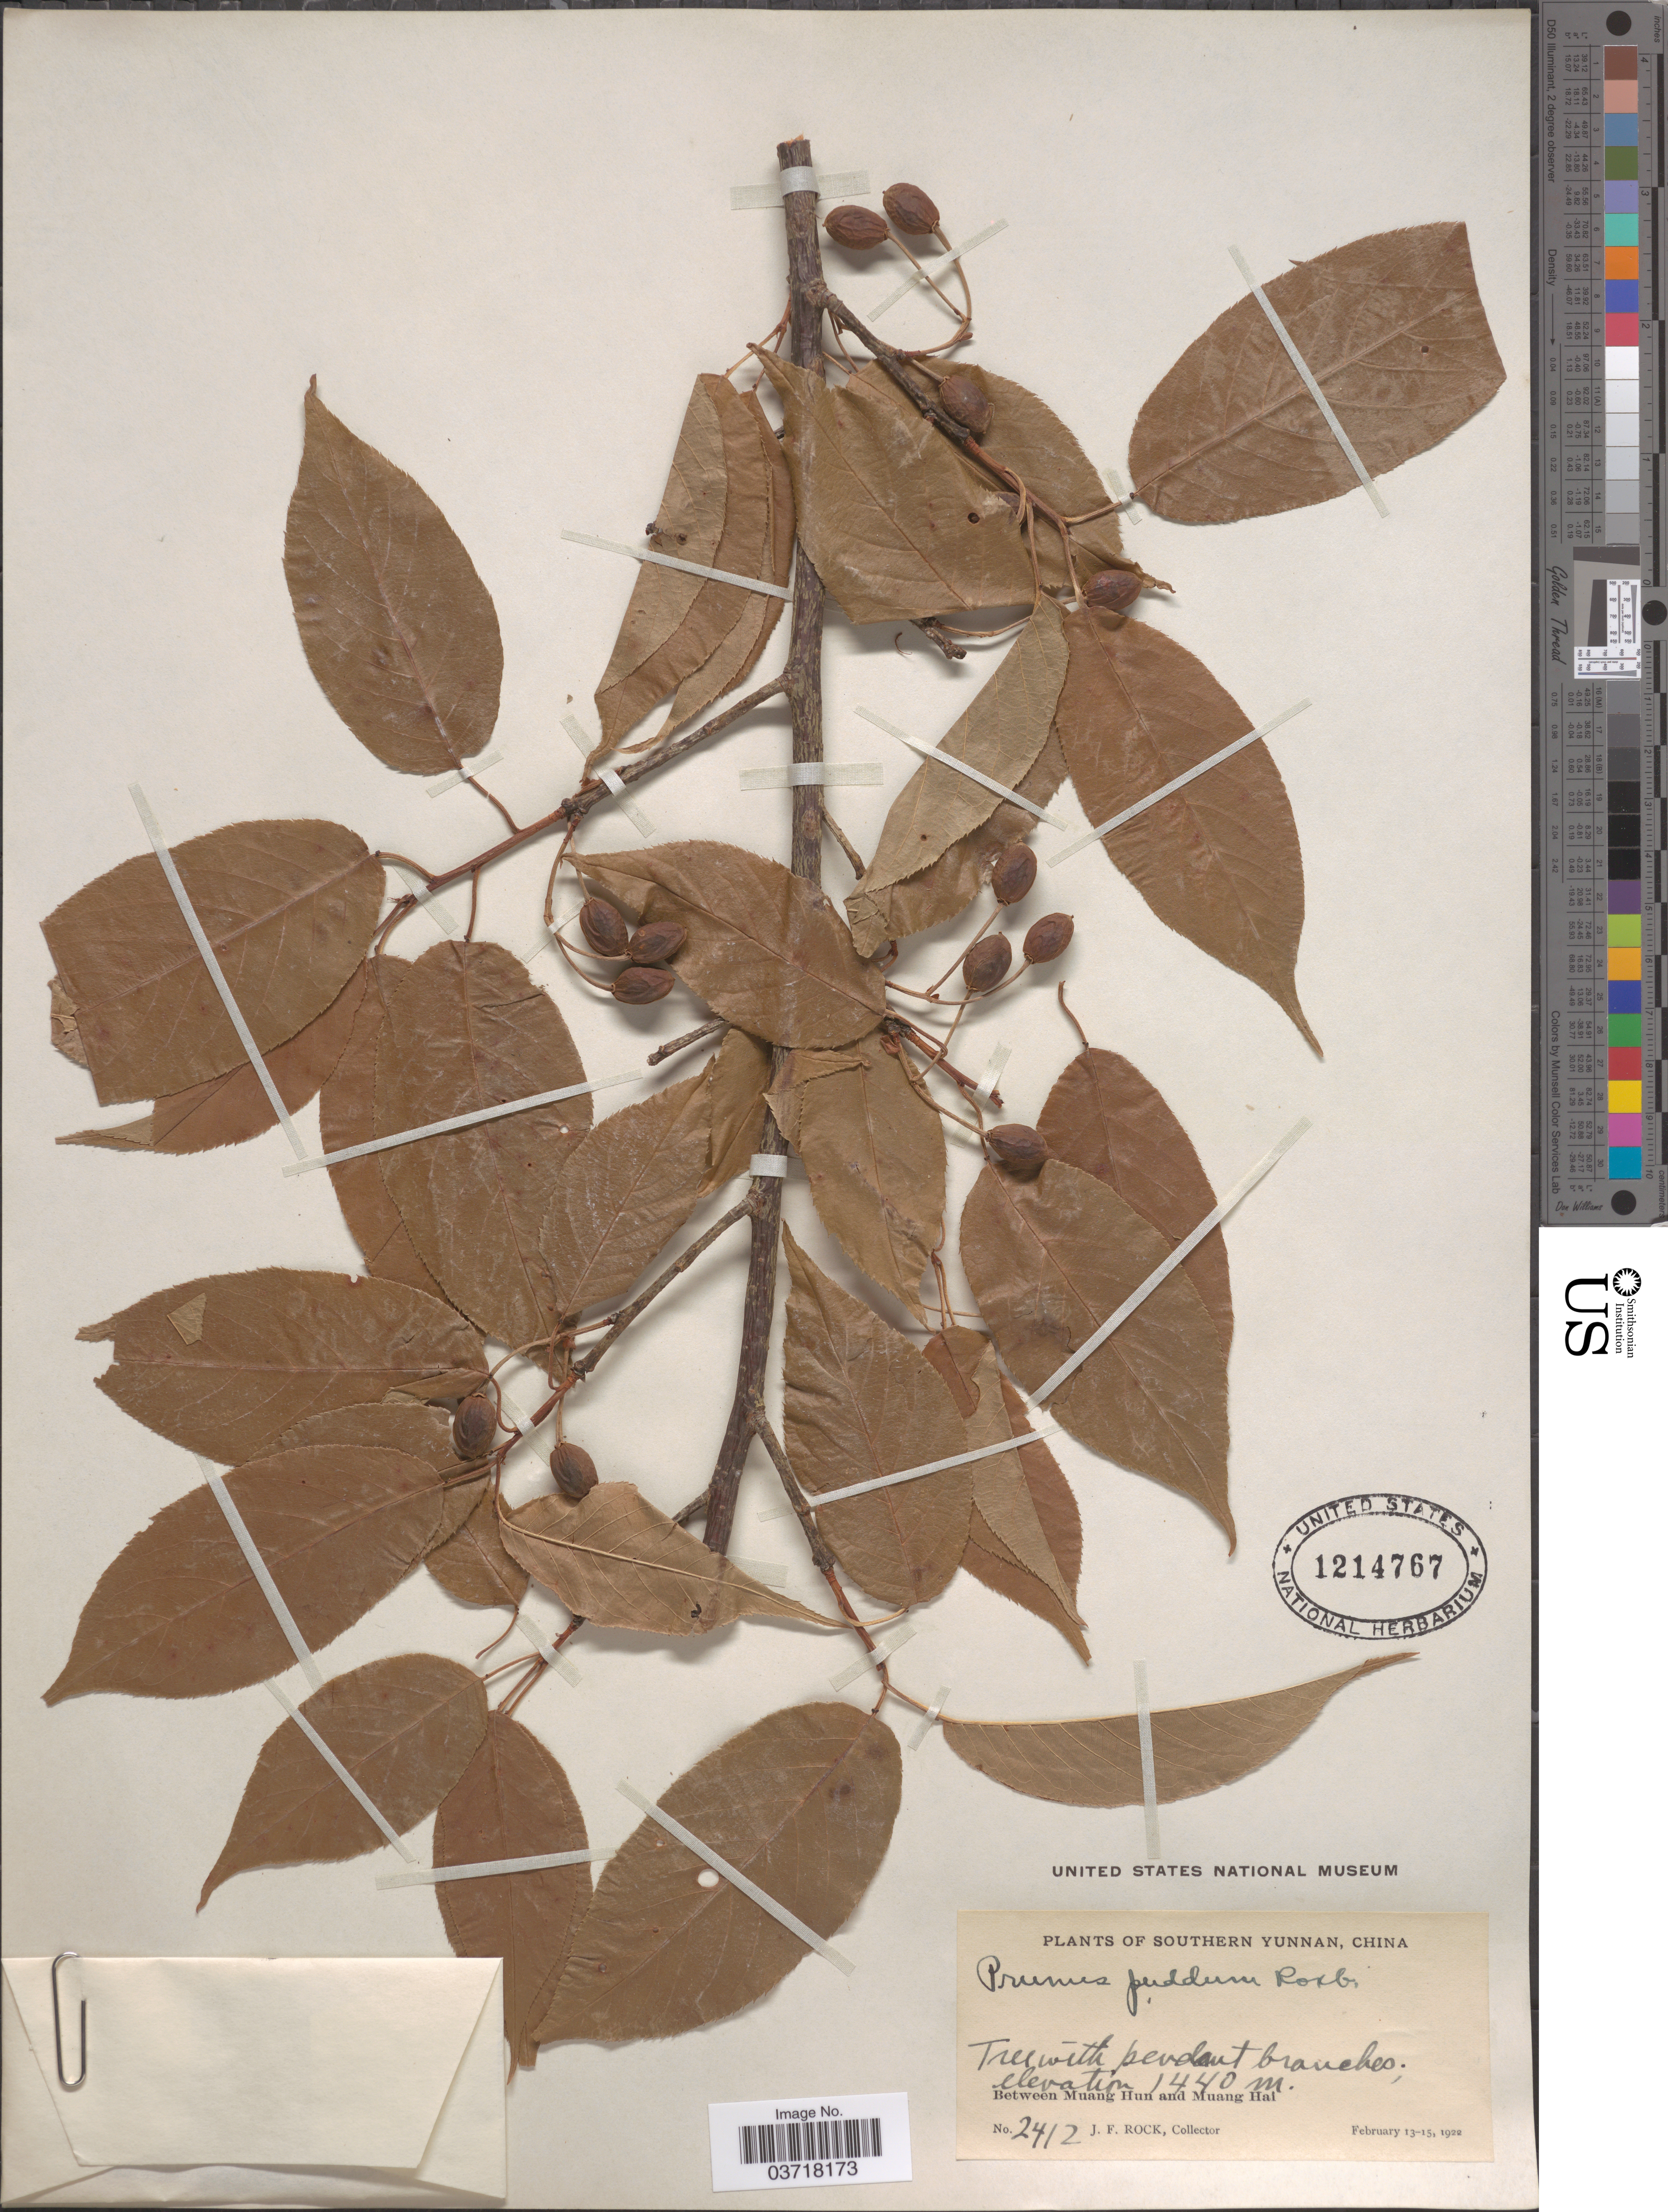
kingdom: Plantae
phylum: Tracheophyta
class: Magnoliopsida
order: Rosales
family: Rosaceae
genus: Prunus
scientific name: Prunus puddum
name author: Stokes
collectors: J. Rock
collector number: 2412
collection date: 1922-02-13/1922-02-15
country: China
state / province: Yunnan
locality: Southern Yunnan. Between Muang Hun and Muang Hai.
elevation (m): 1440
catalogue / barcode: US 1214767